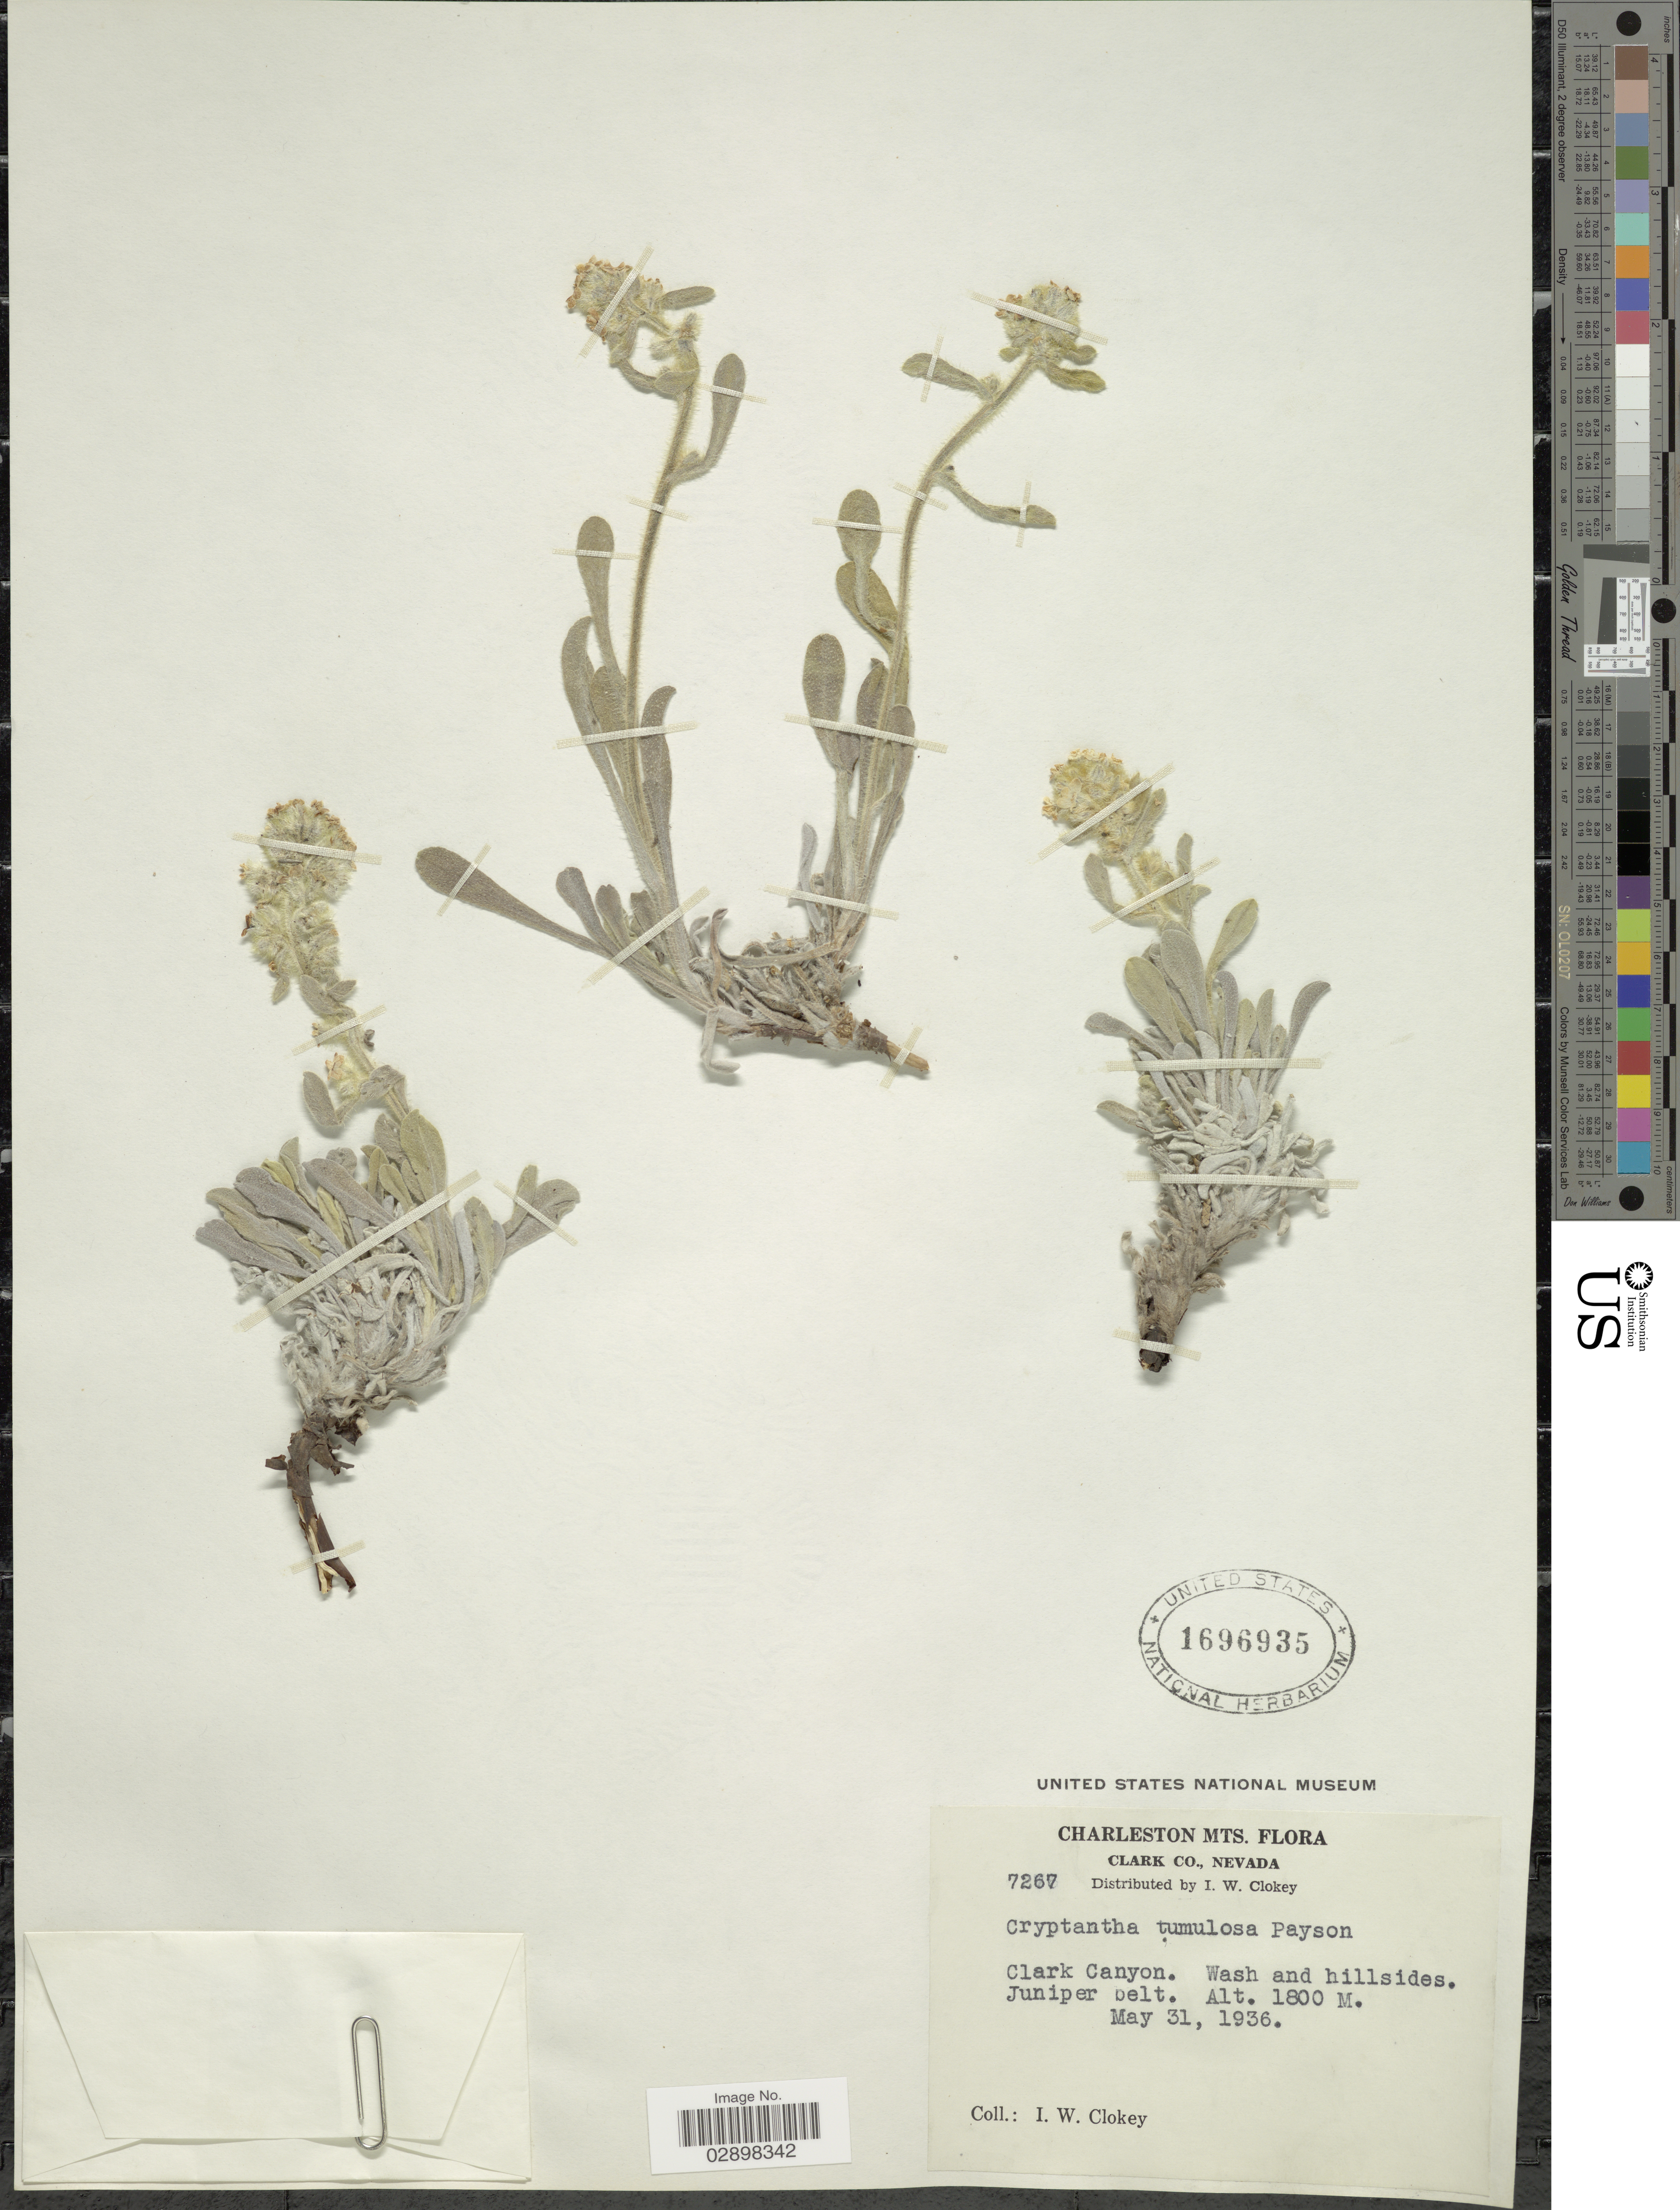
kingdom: Plantae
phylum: Tracheophyta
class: Magnoliopsida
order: Boraginales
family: Boraginaceae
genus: Cryptantha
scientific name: Cryptantha tumulosa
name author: (Payson) Payson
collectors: I. W. Clokey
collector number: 7267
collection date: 1936-05-31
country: United States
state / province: Nevada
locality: Charleston Mts., Clark Co., Clark Canyon. Wash and hillsides. Juniper belt.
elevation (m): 1800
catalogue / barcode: US 1696935